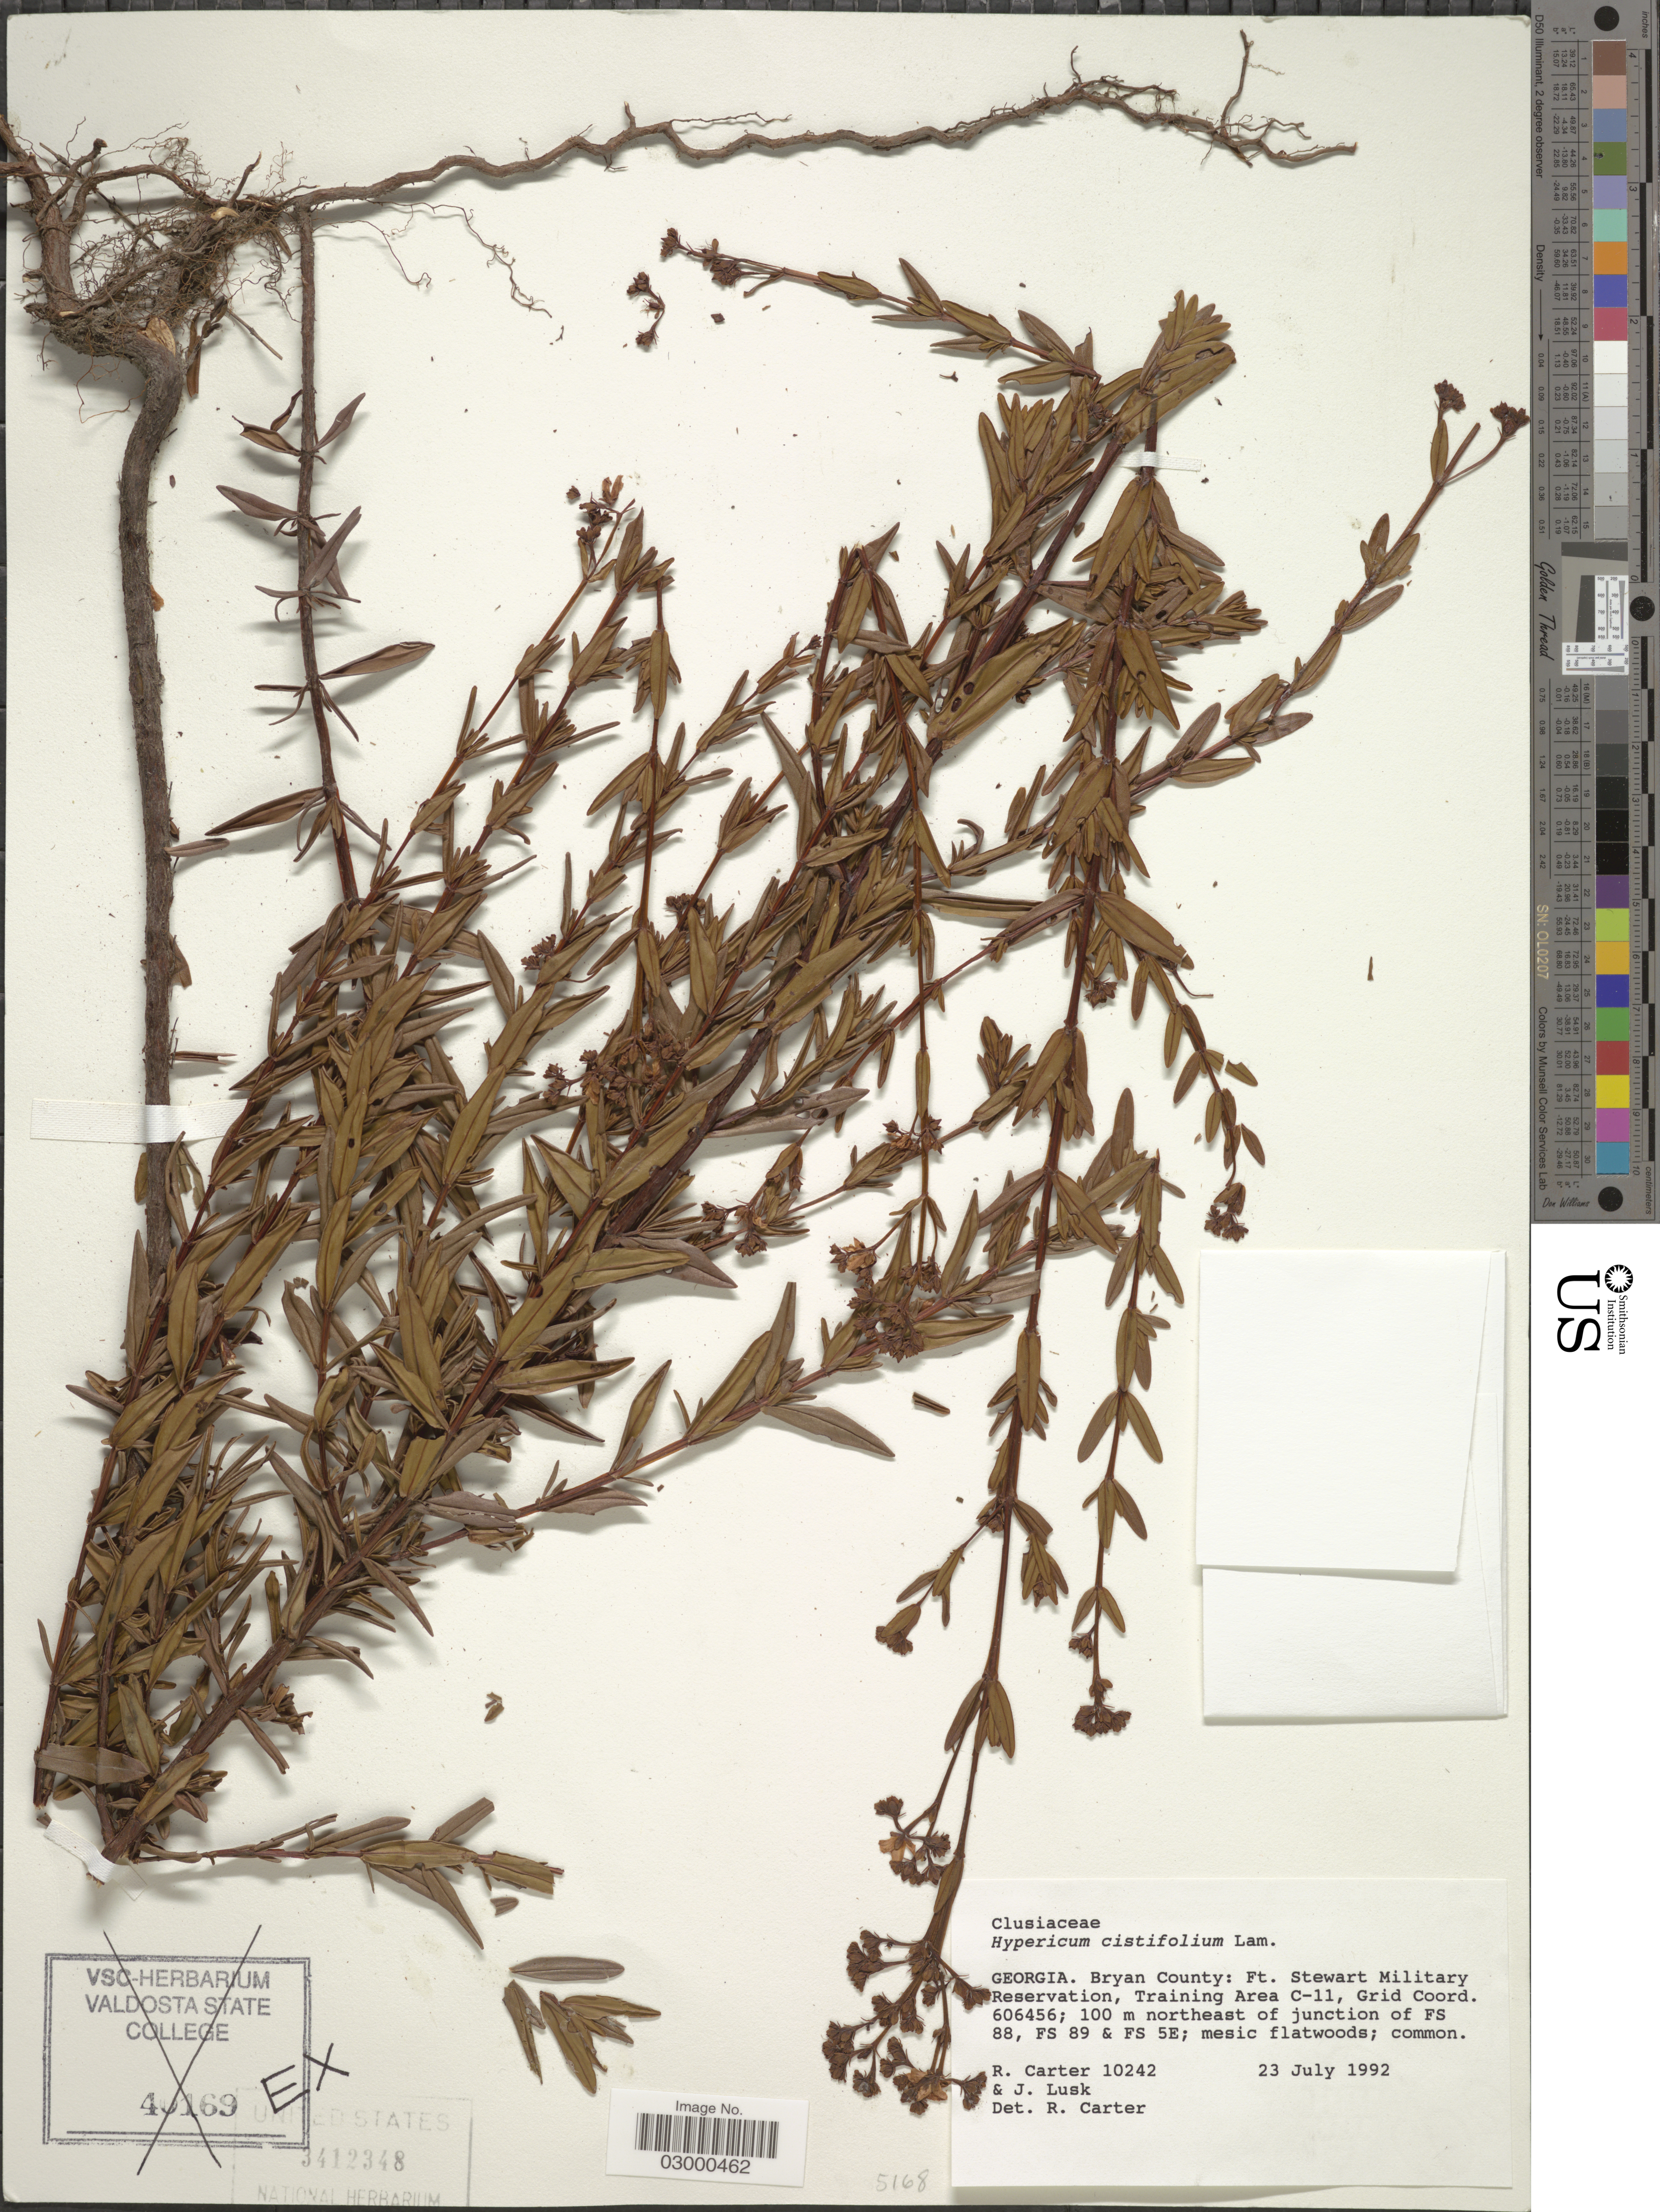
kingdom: Plantae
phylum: Tracheophyta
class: Magnoliopsida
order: Malpighiales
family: Hypericaceae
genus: Hypericum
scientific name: Hypericum cistifolium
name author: Lam.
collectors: R. Carter & J. Lusk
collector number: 10242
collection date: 1992-07-23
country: United States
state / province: Georgia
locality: Bryan County: Ft. Stewart Military Reservation, Training Area C-11, Grid Coord. 606456; 100 m northeast of junction of FS 88, FS 89 & FS 5E.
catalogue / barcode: US 3412348